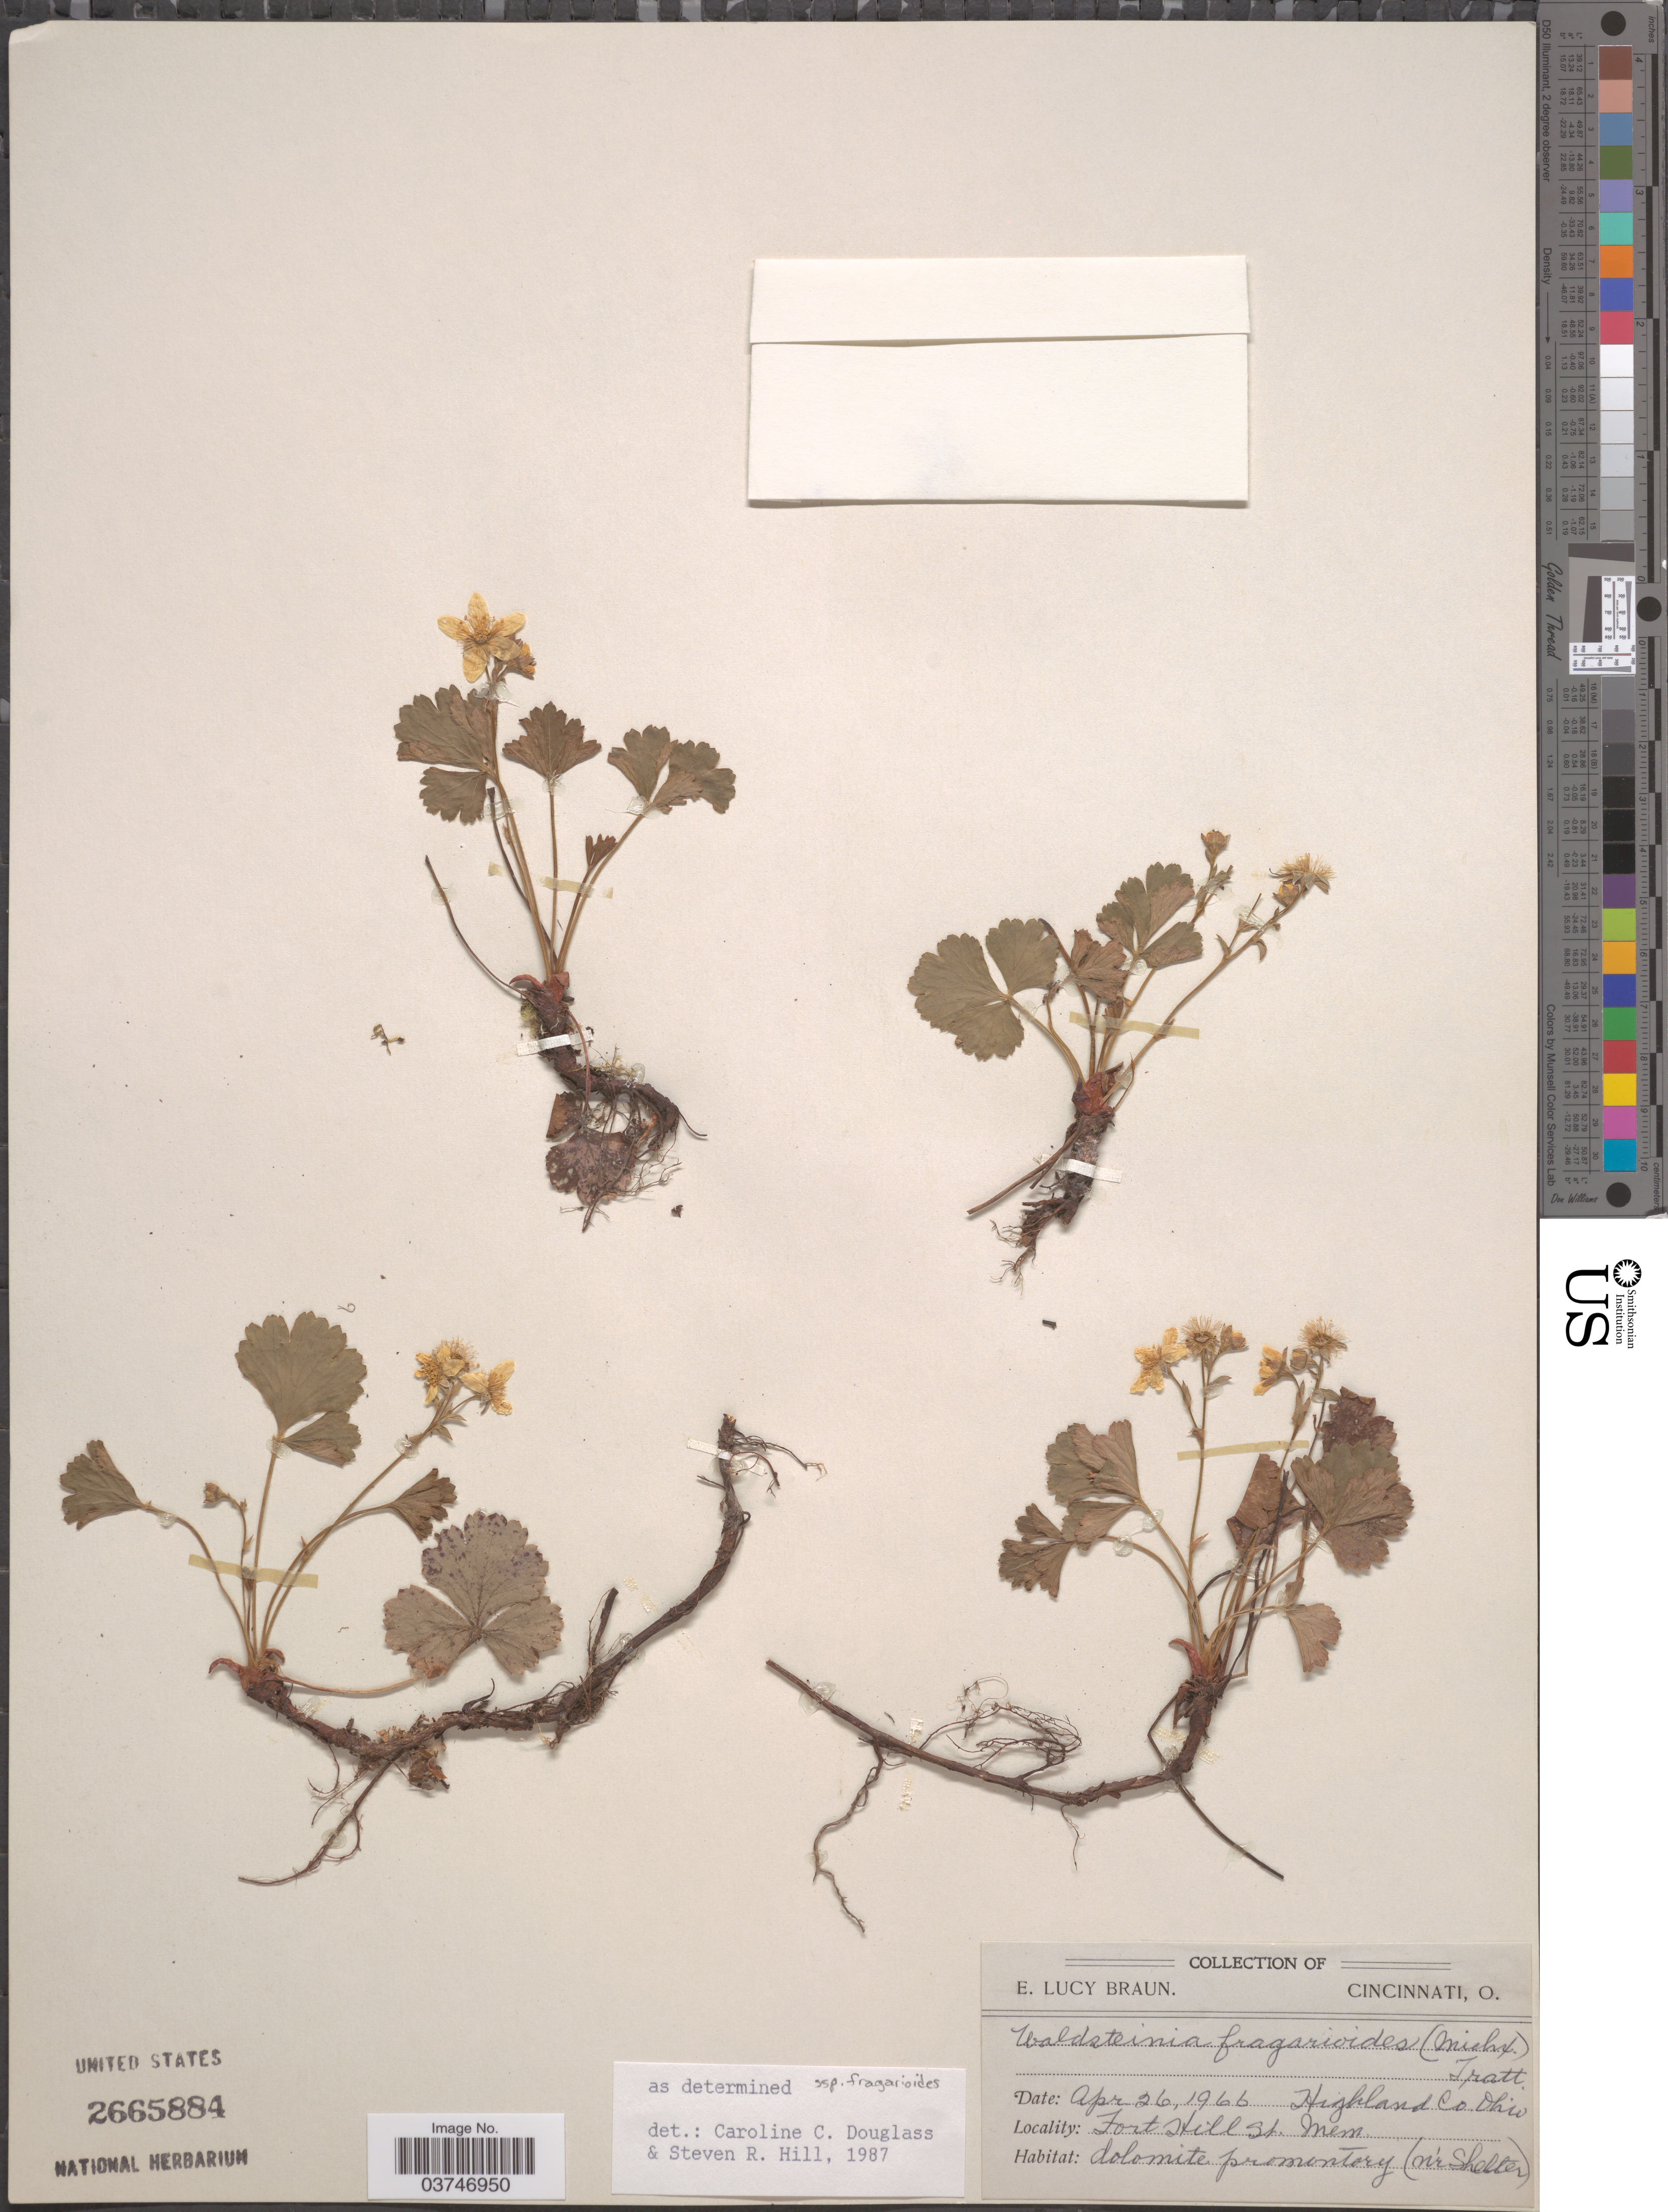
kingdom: Plantae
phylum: Tracheophyta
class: Magnoliopsida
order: Rosales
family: Rosaceae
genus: Waldsteinia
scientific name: Waldsteinia fragarioides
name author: (Michx.) Tratt.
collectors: E. L. Braun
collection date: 1966-04-26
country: United States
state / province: Ohio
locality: Highland Co. Fort Hill St. Mem.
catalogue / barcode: US 2665884